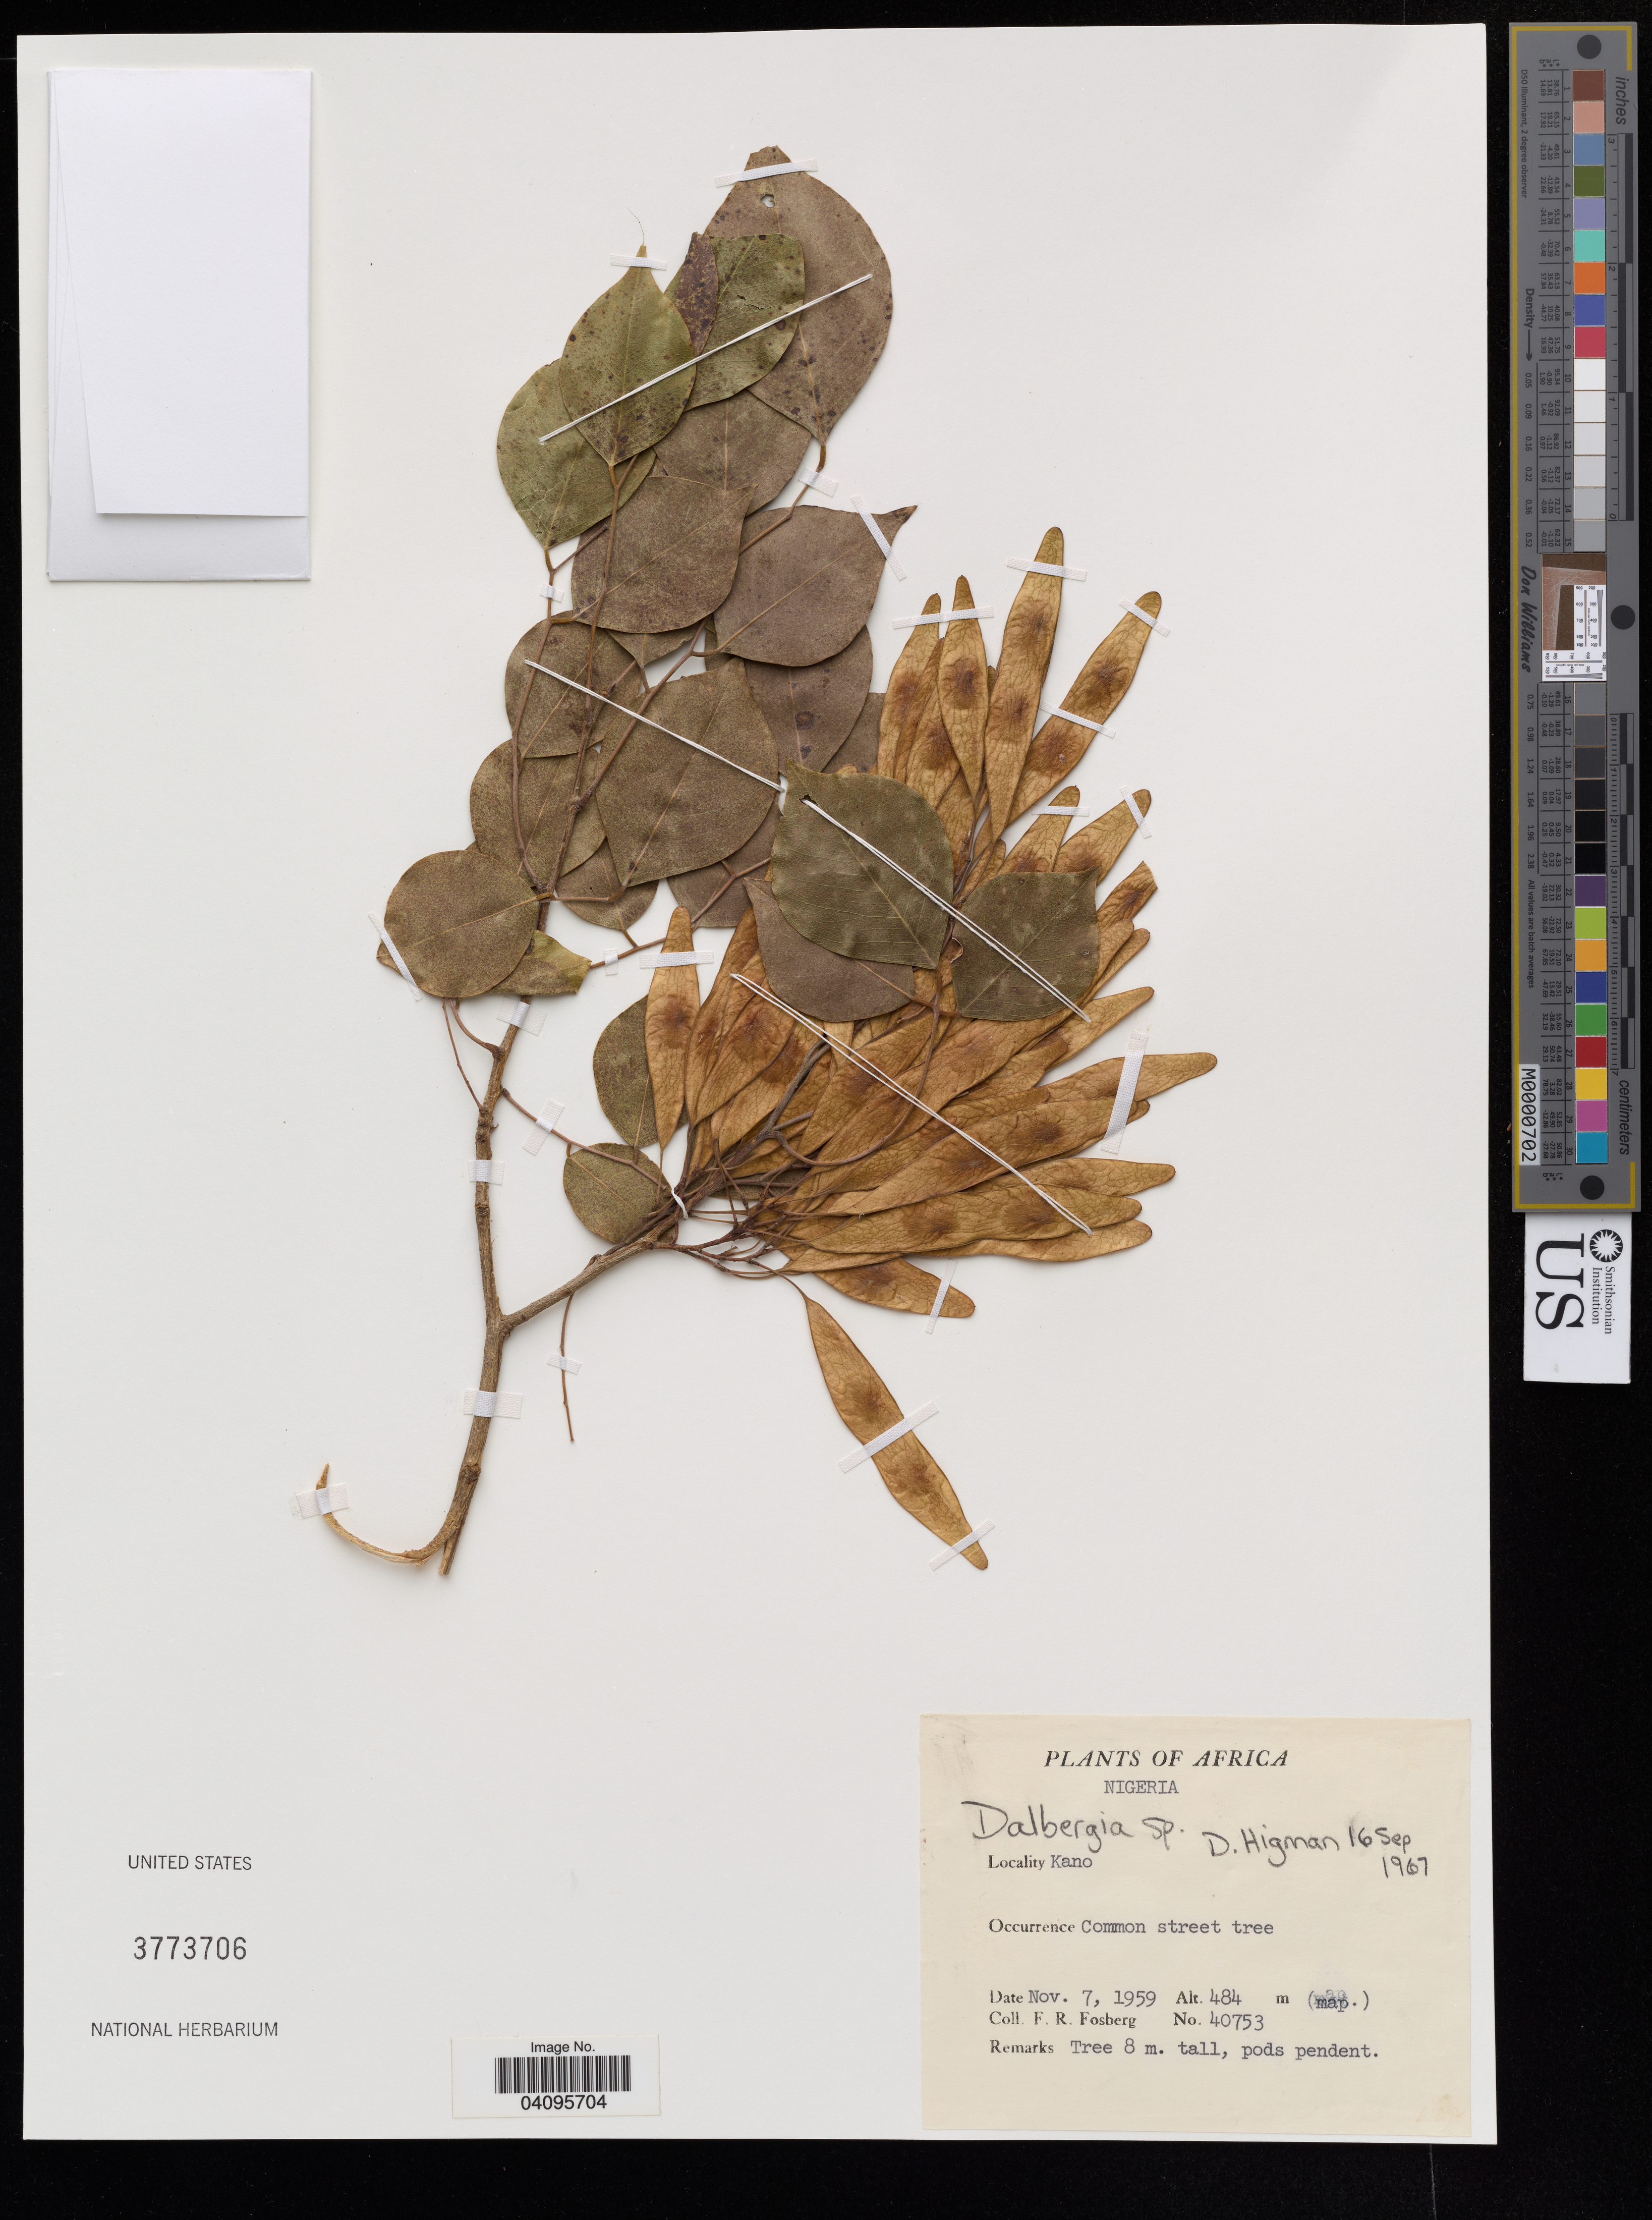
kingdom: Plantae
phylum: Tracheophyta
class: Magnoliopsida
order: Fabales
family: Fabaceae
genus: Dalbergia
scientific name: Dalbergia sp.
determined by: Higman, D.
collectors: F. R. Fosberg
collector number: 40753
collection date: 1959-11-07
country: Nigeria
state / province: Kano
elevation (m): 484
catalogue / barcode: US 3773706